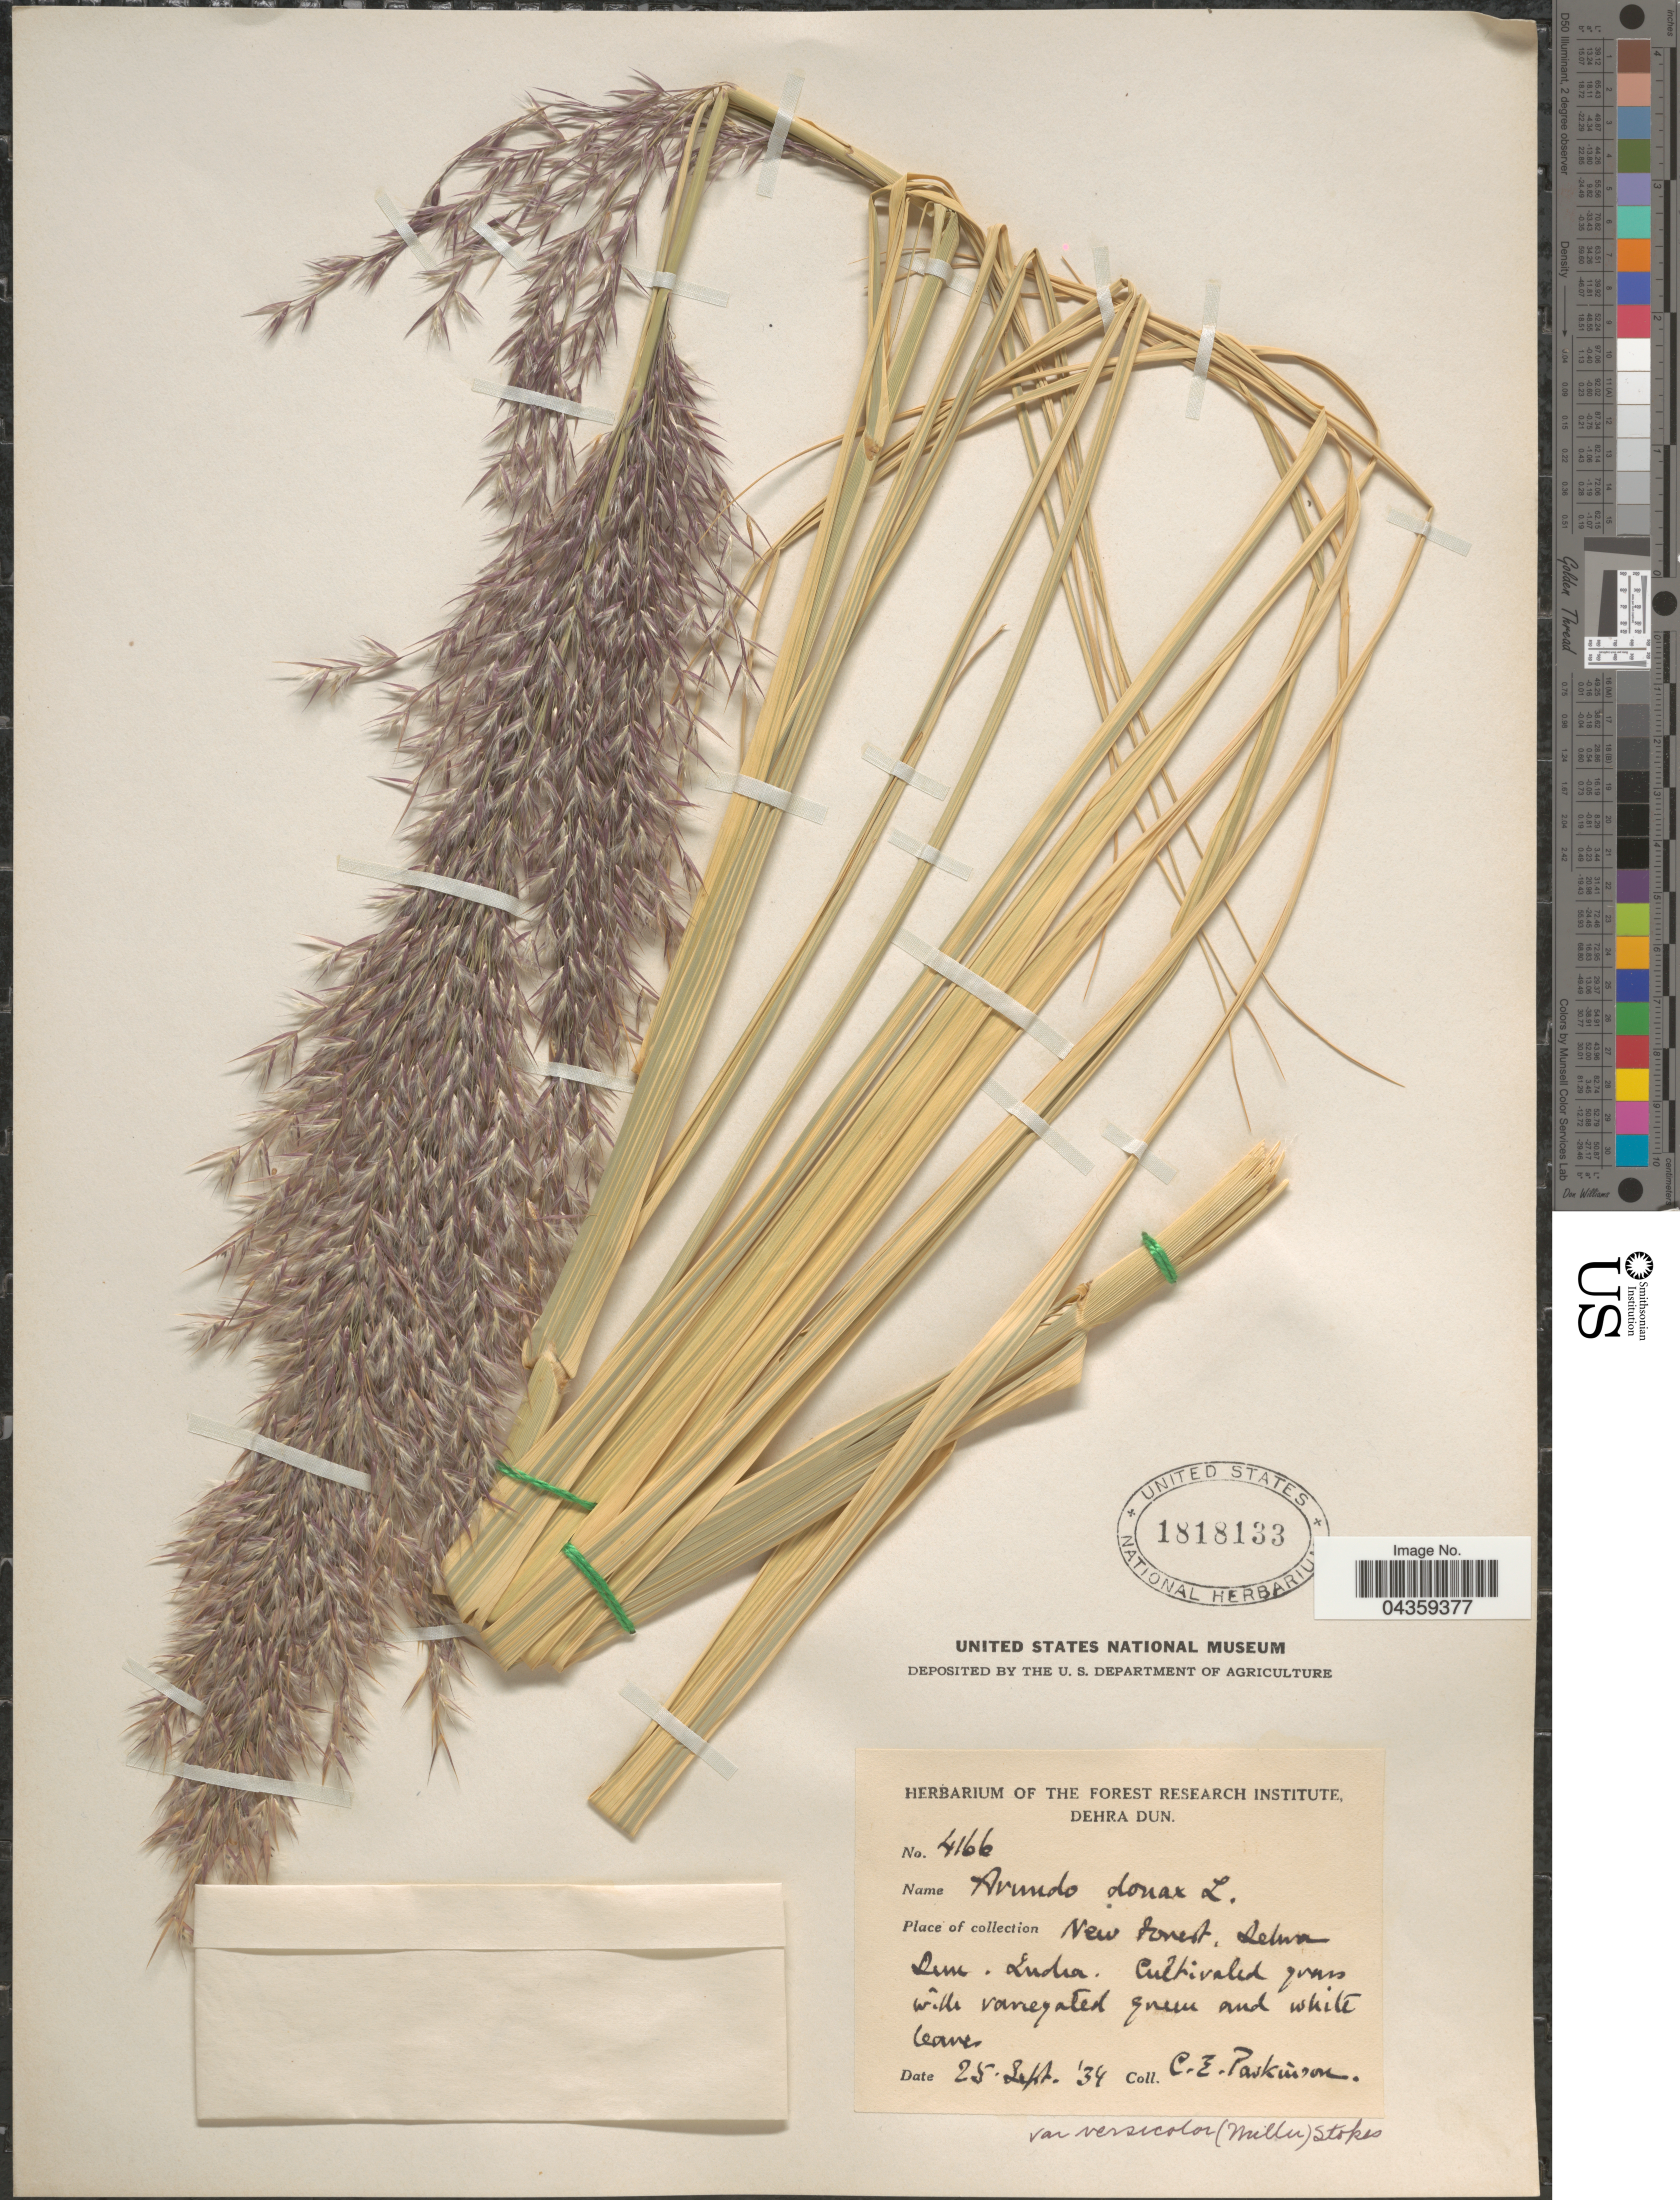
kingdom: Plantae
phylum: Tracheophyta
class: Liliopsida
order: Poales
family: Poaceae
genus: Arundo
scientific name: Arundo donax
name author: L.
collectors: C. E. Parkinson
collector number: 4166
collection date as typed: Transcribed d/m/y: 25/9/34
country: India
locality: New forest. Dehra Dun.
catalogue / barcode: US 1818133